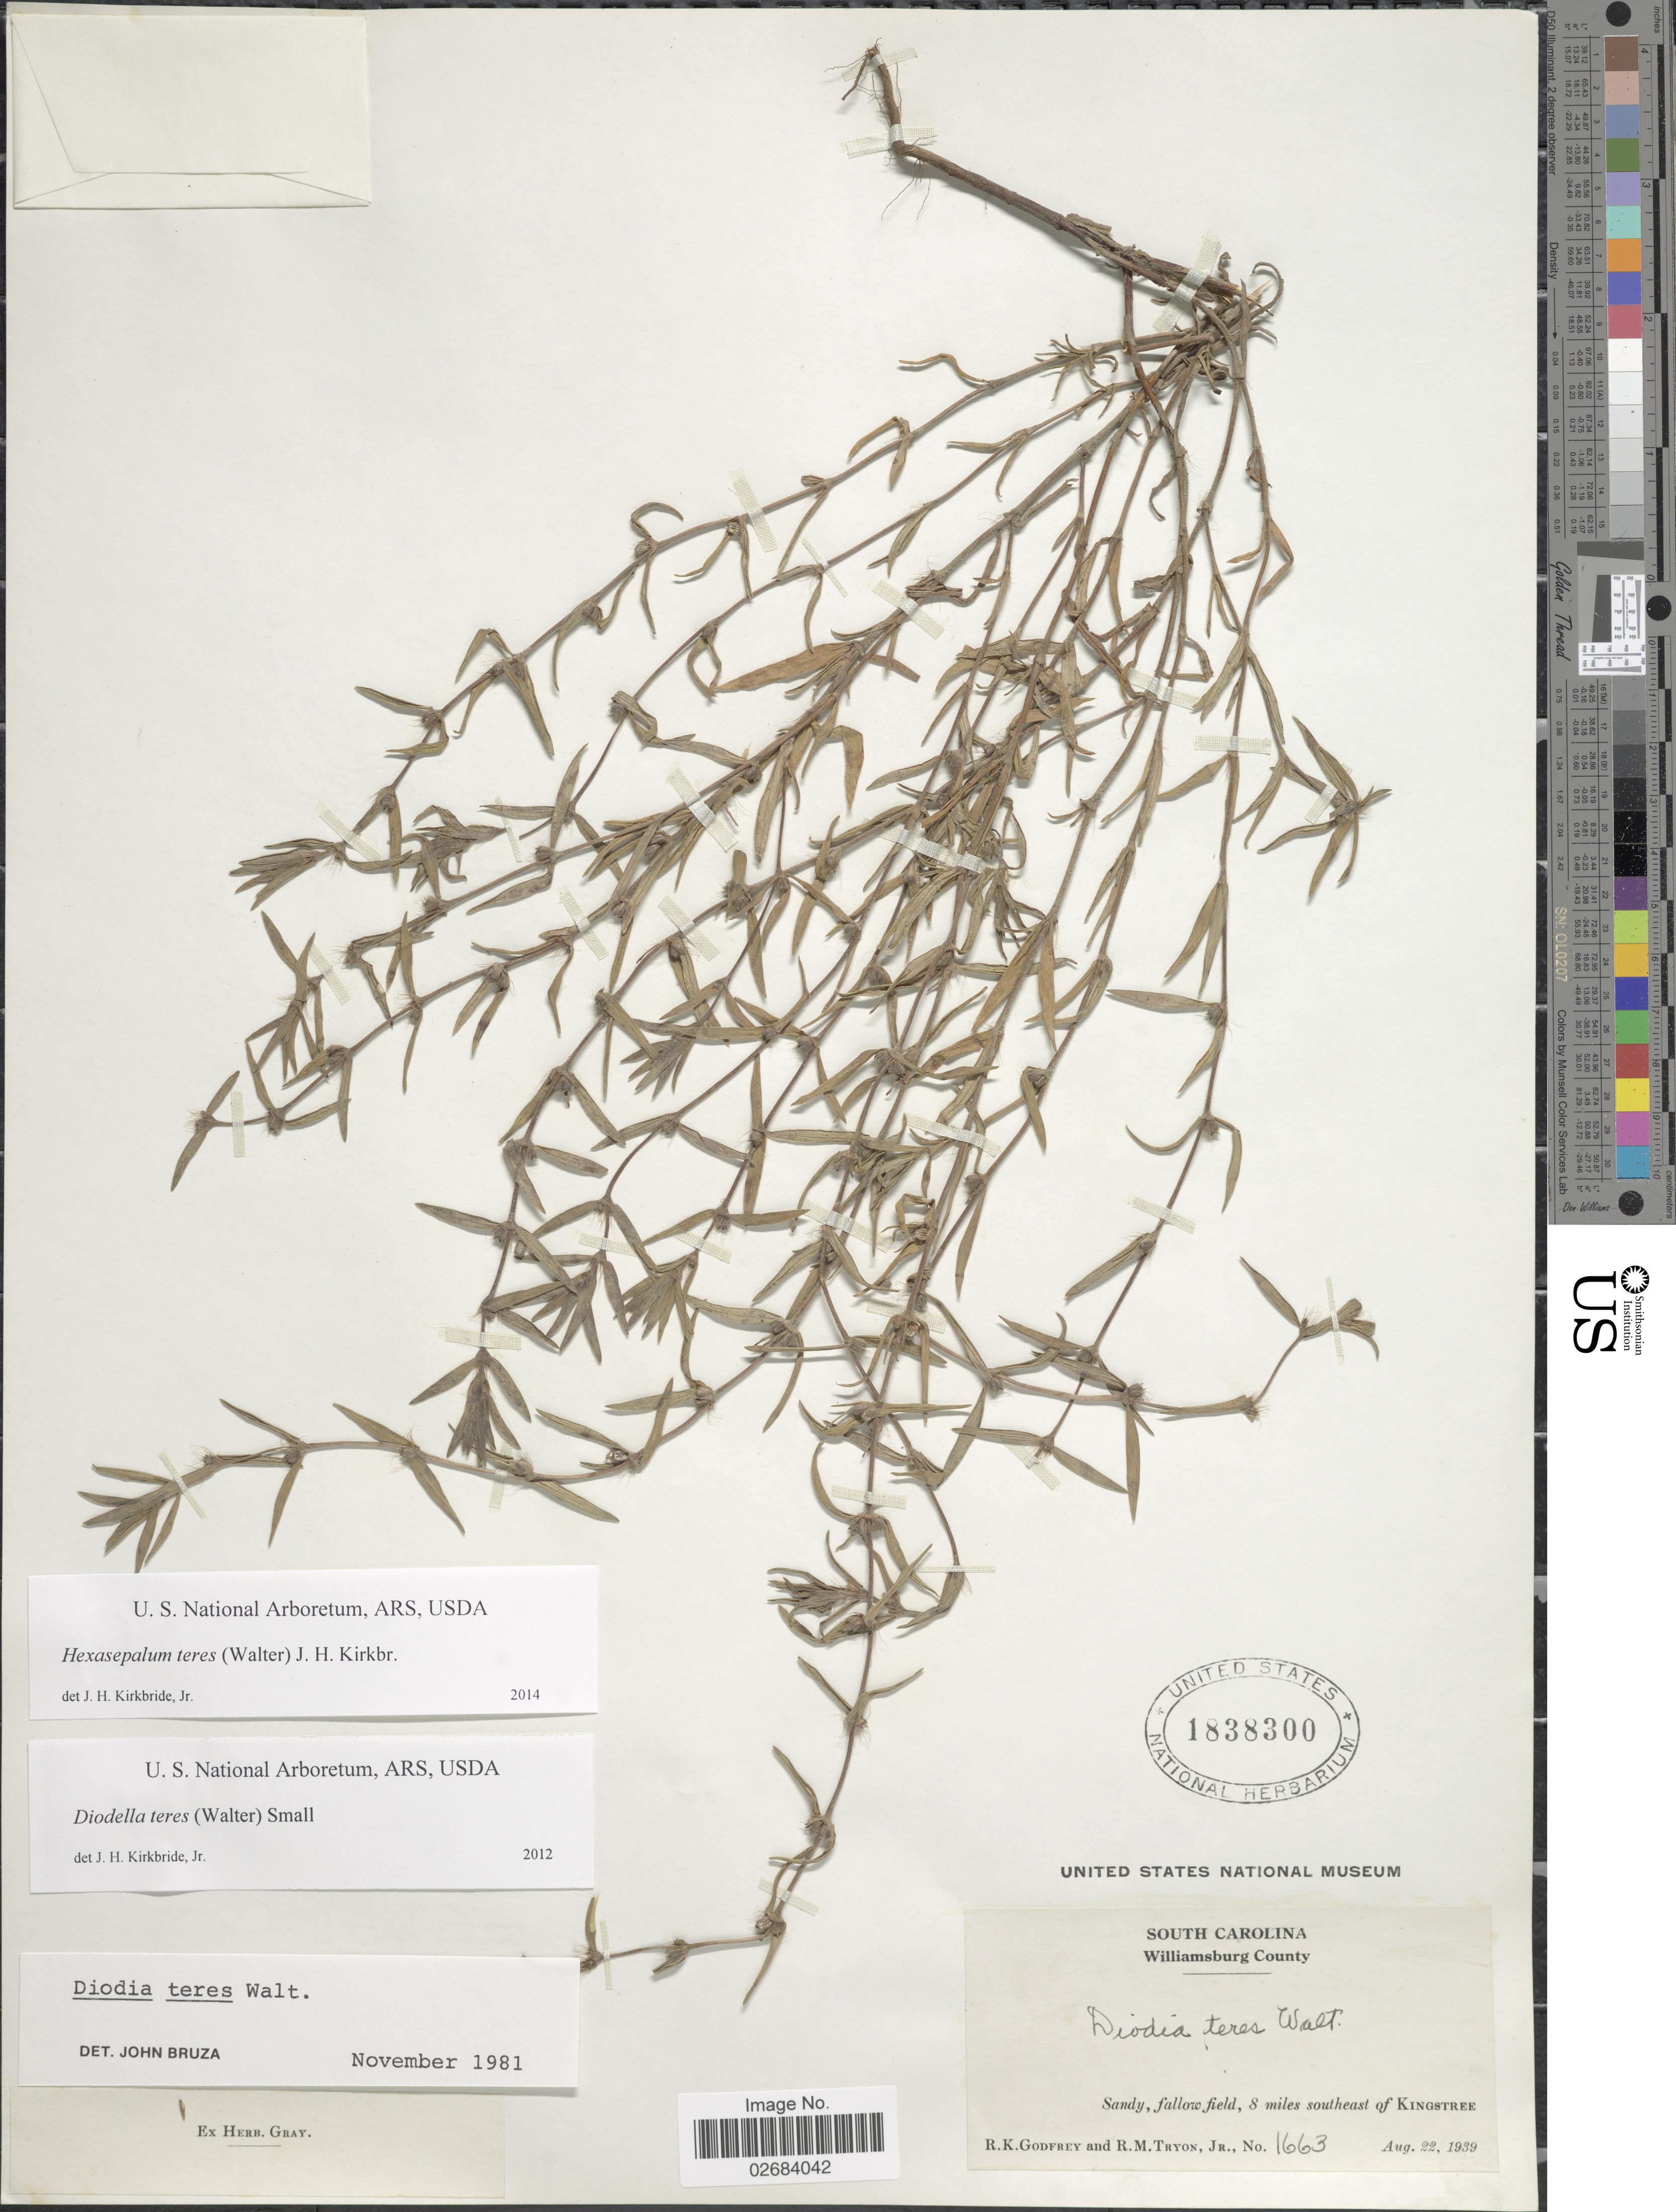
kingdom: Plantae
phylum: Tracheophyta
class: Magnoliopsida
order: Gentianales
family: Rubiaceae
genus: Diodia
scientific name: Diodia teres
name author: Walter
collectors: R. K. Godfrey & R. M. Tryon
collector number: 1663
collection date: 1939-08-22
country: United States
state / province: South Carolina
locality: Williamsburg County, Sandy, fallow field, 8 miles southeast of Kingstree.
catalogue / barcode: US 1838300